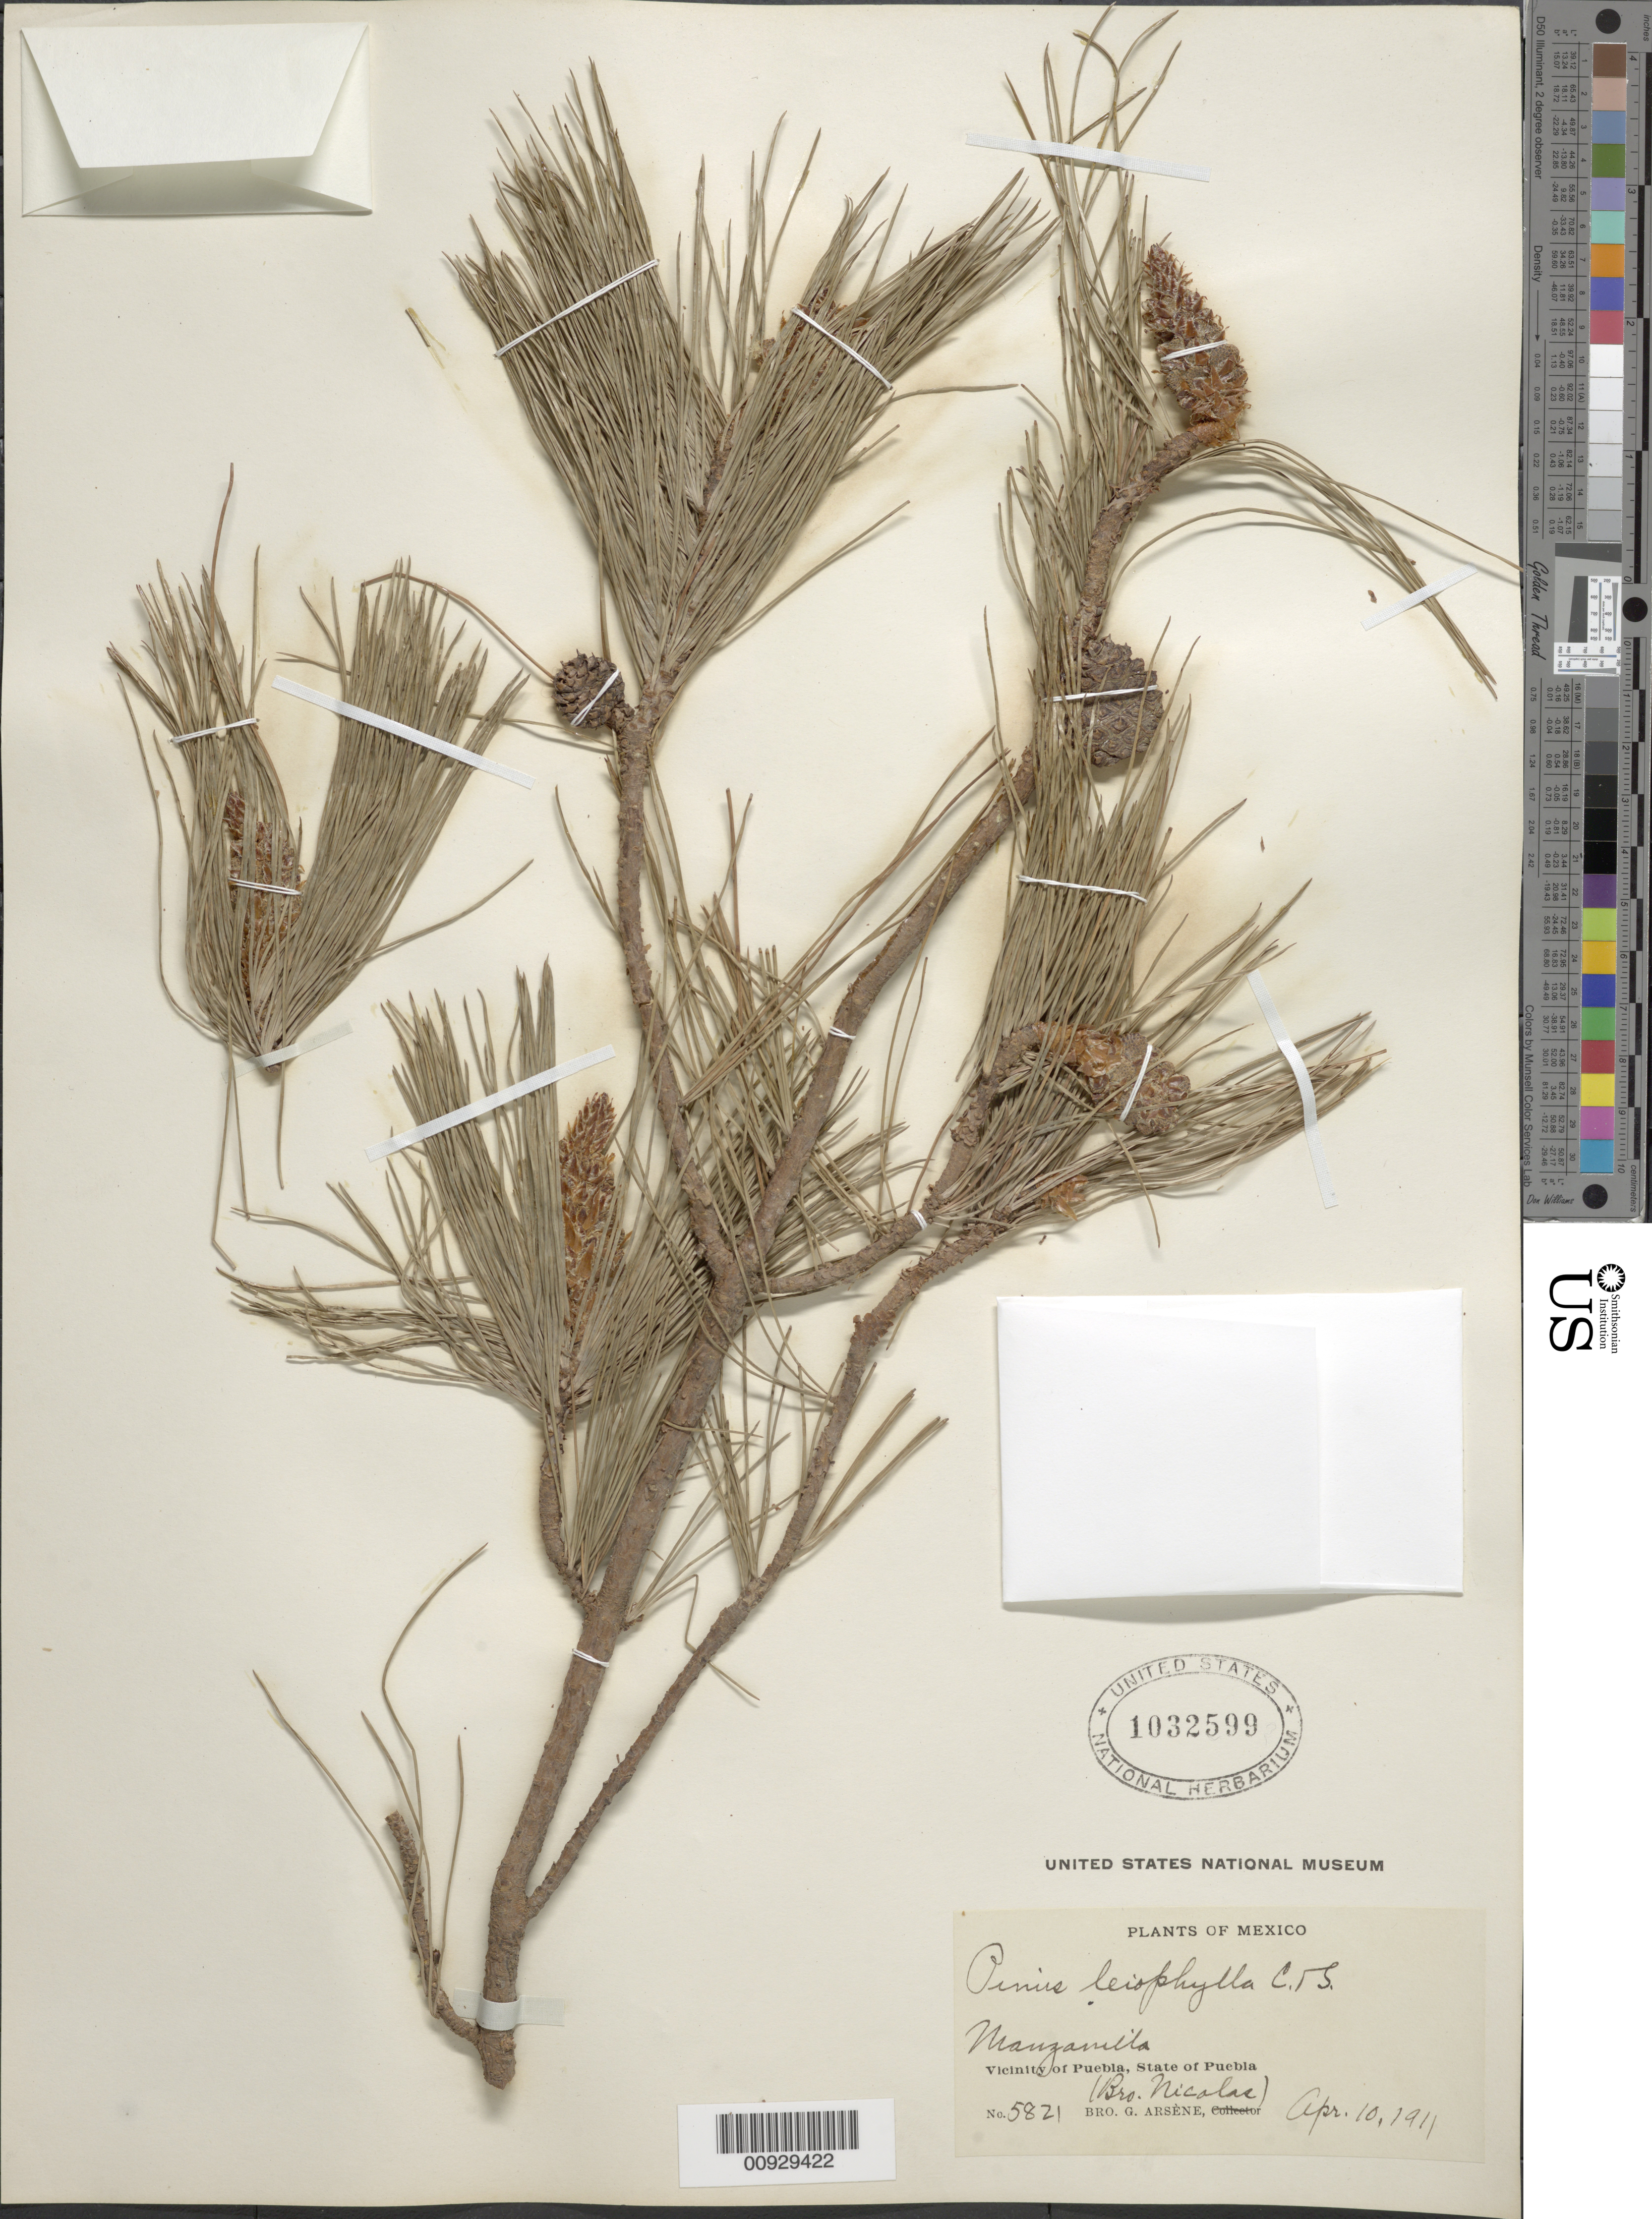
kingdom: Plantae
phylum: Tracheophyta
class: Pinopsida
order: Pinales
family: Pinaceae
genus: Pinus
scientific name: Pinus leiophylla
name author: Schiede ex Schltdl. & Cham.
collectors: B. Nicolas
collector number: Arsène, Bro. G. No. 5821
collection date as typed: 10 Apr 1911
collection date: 1911-04-10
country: Mexico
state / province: Puebla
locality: Manzanilla. Vicinity of Puebla, State of Puebla.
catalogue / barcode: US 1032599